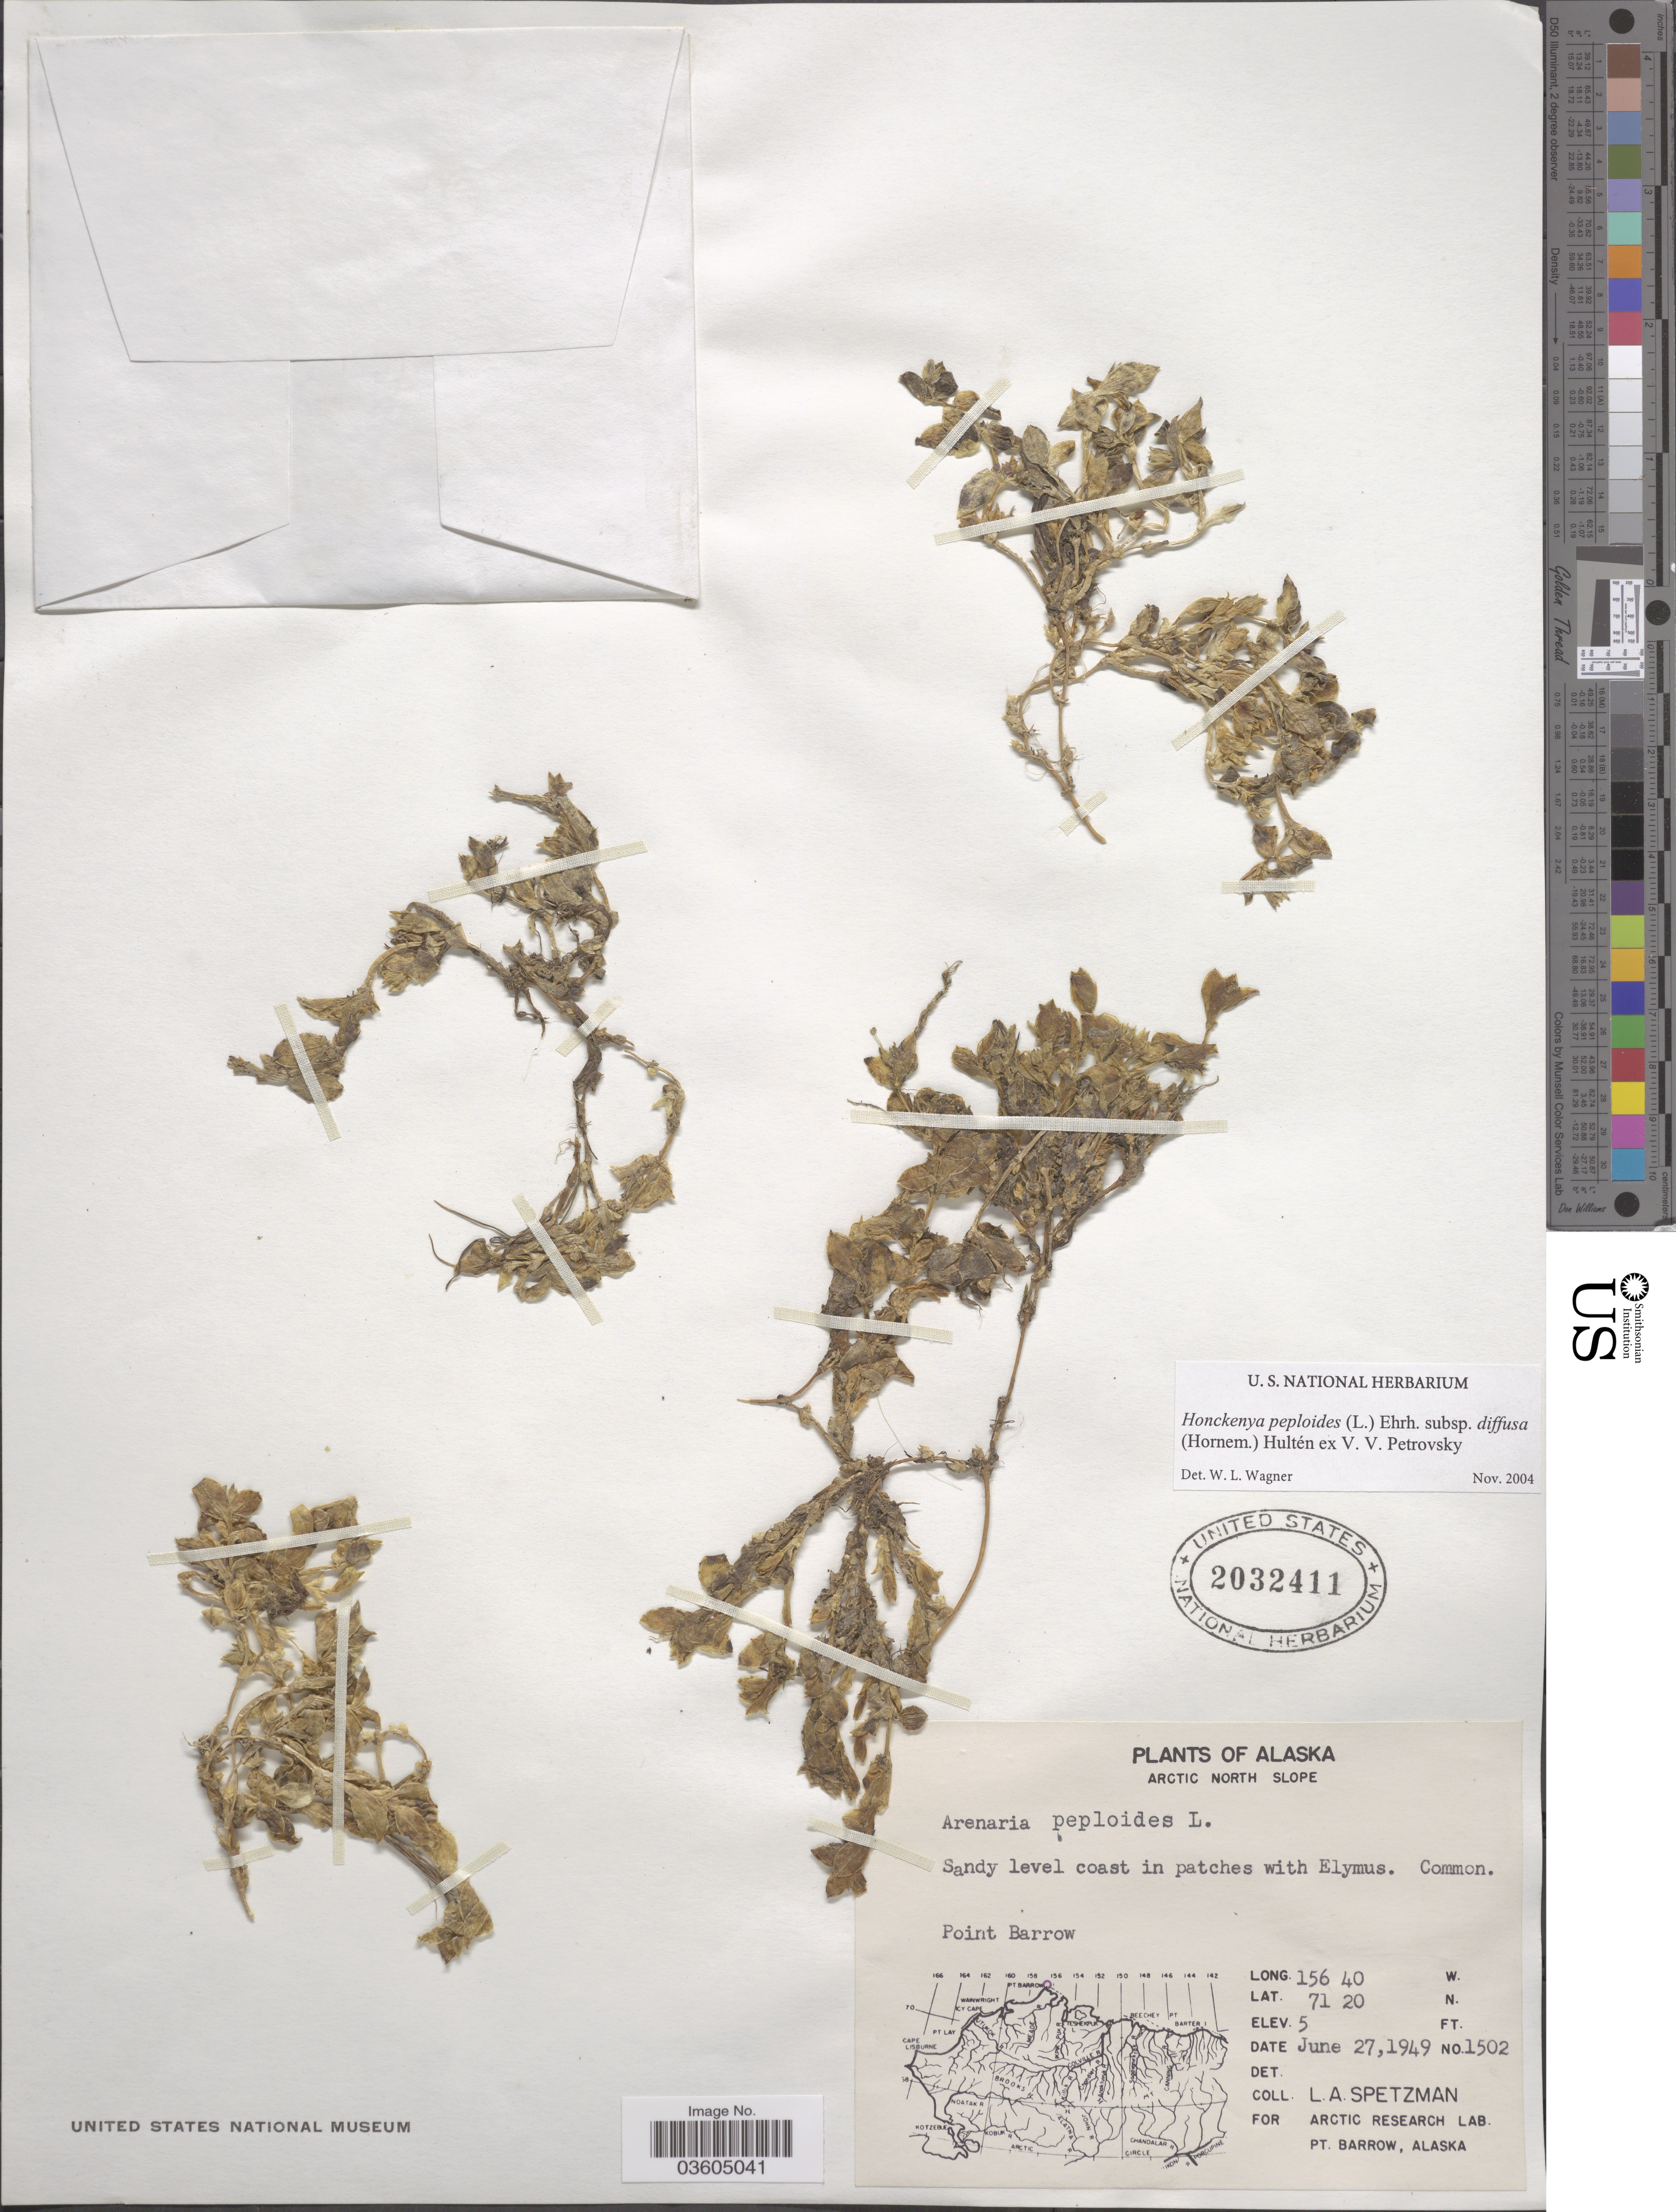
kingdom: Plantae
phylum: Tracheophyta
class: Magnoliopsida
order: Caryophyllales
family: Caryophyllaceae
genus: Honckenya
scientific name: Honckenya peploides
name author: (L.) Ehrh.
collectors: L. Spetzman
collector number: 1502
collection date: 1949-06-27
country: United States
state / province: Alaska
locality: Arctic North Slope. Point Barrow.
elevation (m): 2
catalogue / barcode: US 2032411